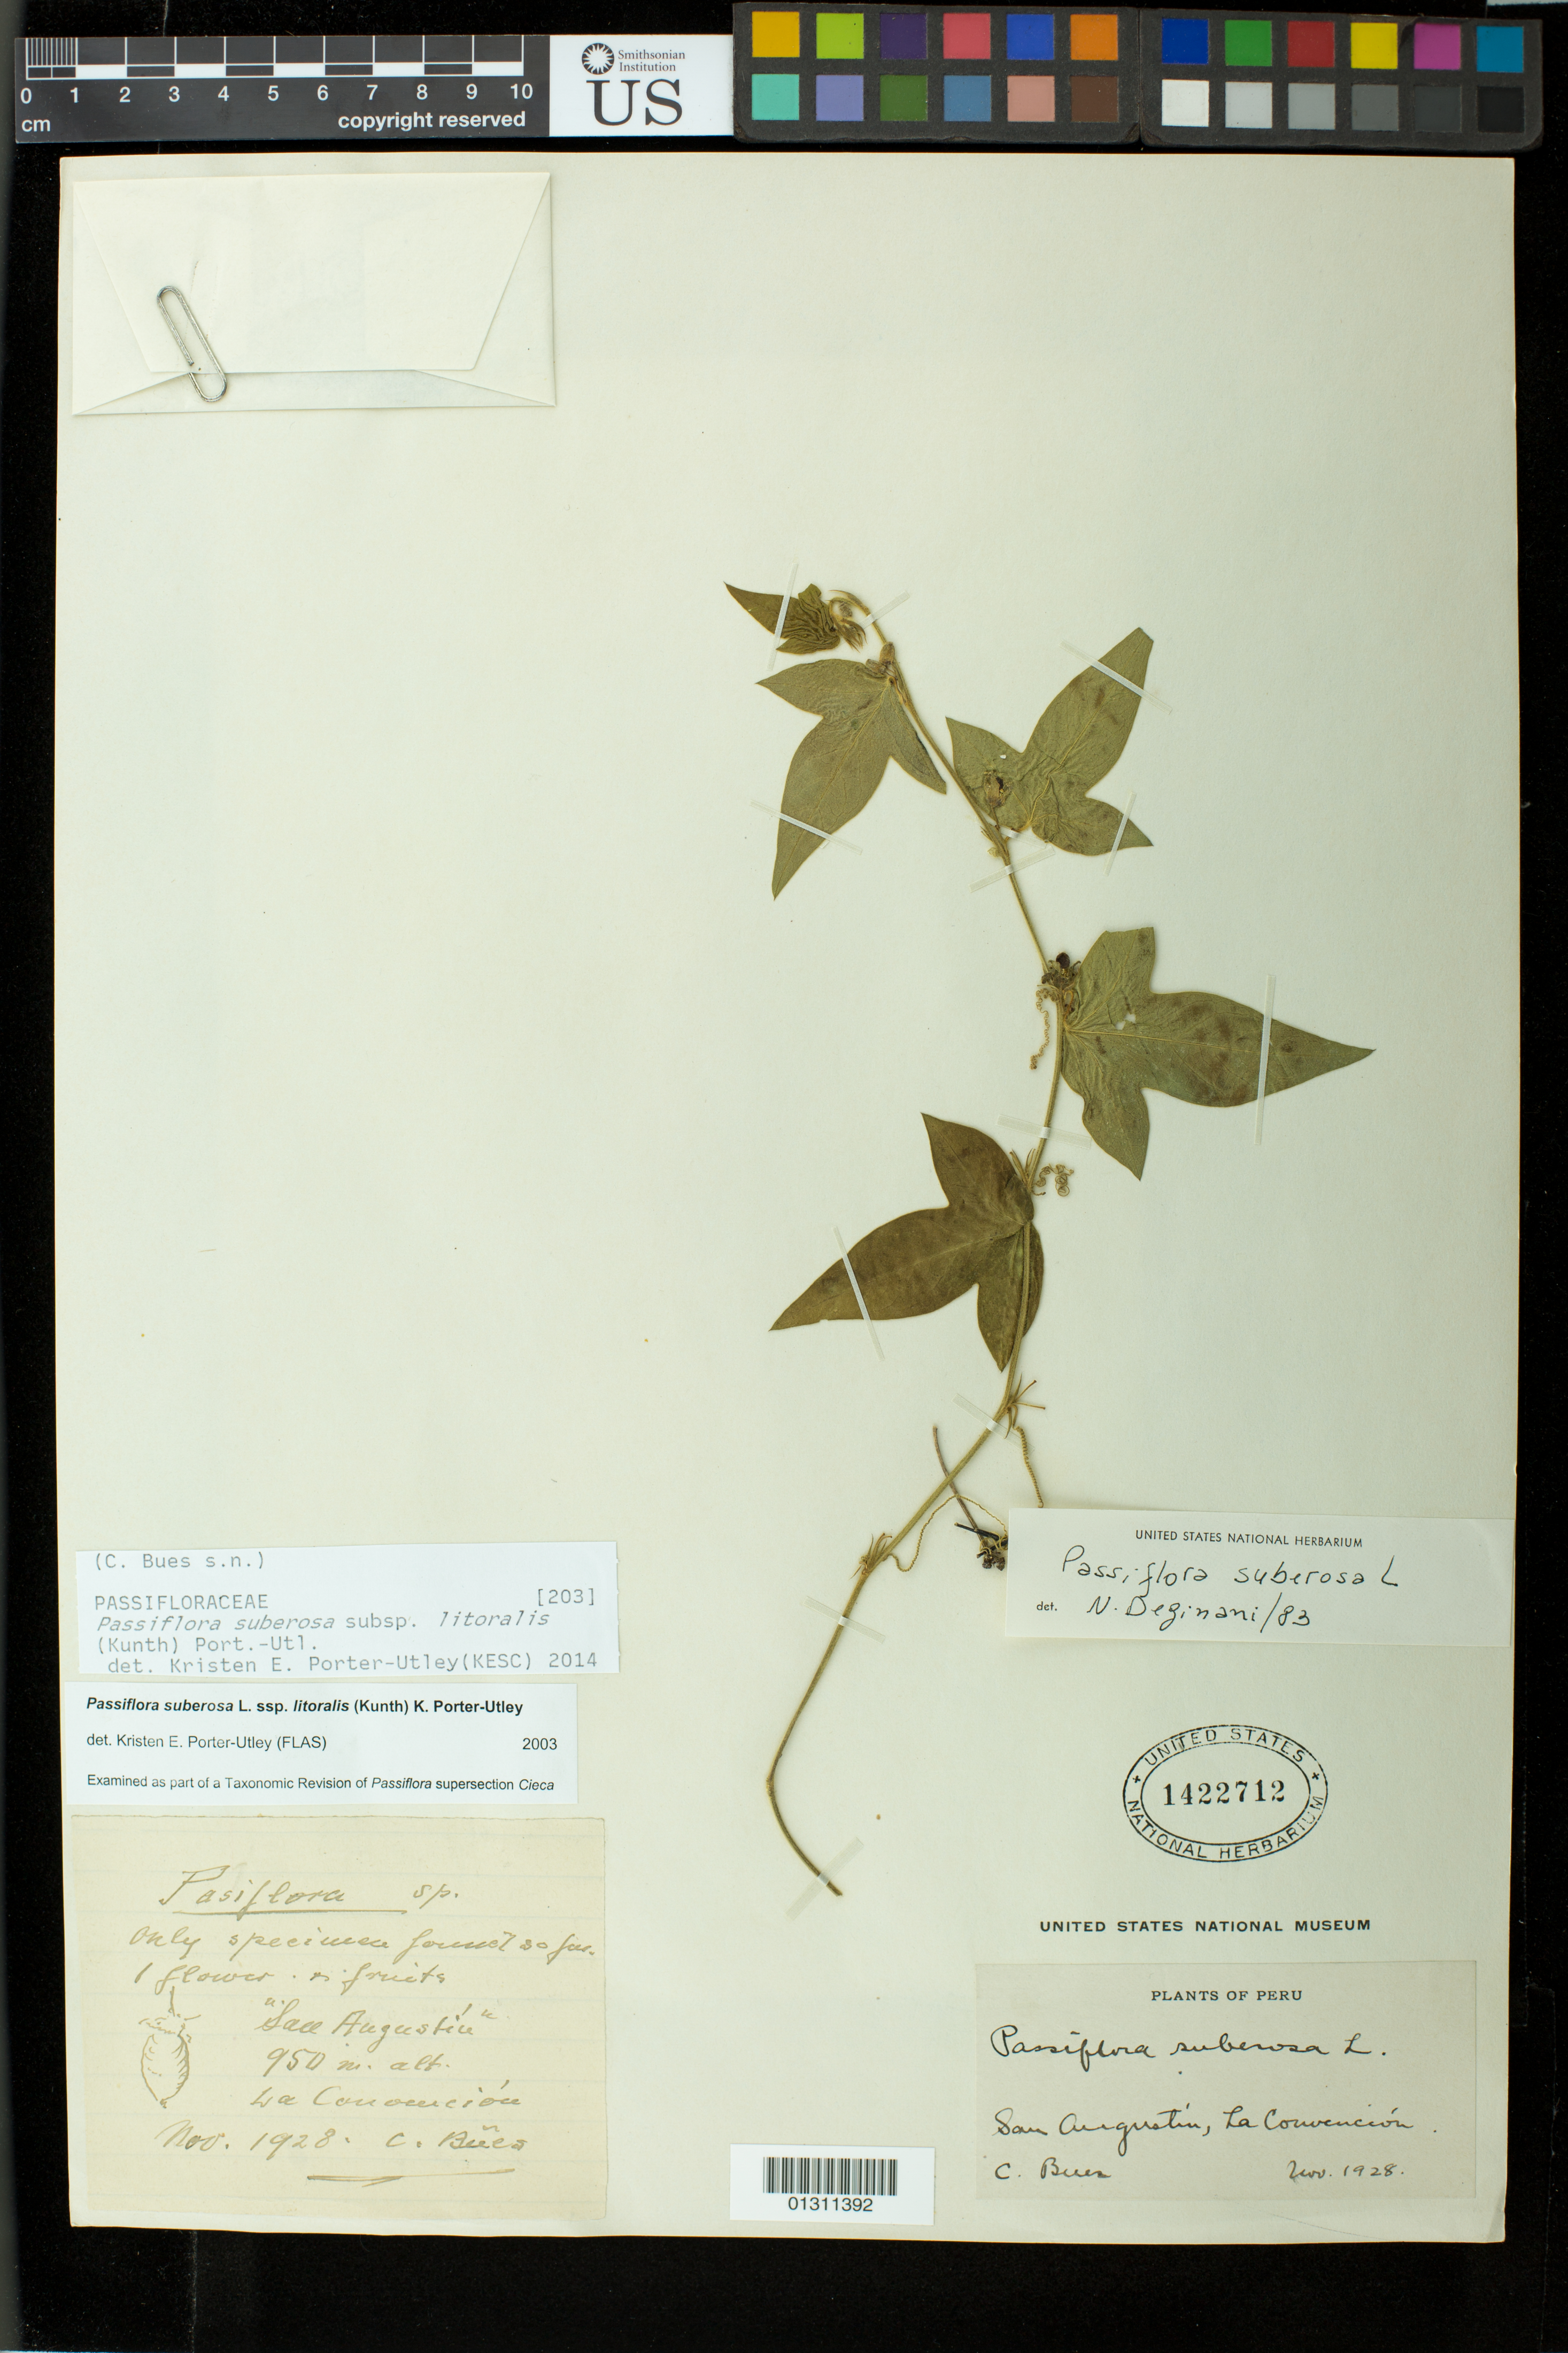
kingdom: Plantae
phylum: Tracheophyta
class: Magnoliopsida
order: Malpighiales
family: Passifloraceae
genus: Passiflora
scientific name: Passiflora suberosa subsp. litoralis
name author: (Kunth) Port.-Utl. et al.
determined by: Porter-Utley, Kristen E.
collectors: C. Bues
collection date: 1928-11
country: Peru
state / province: Cusco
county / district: La Convención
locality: San Augustin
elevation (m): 950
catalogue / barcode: US 1422712